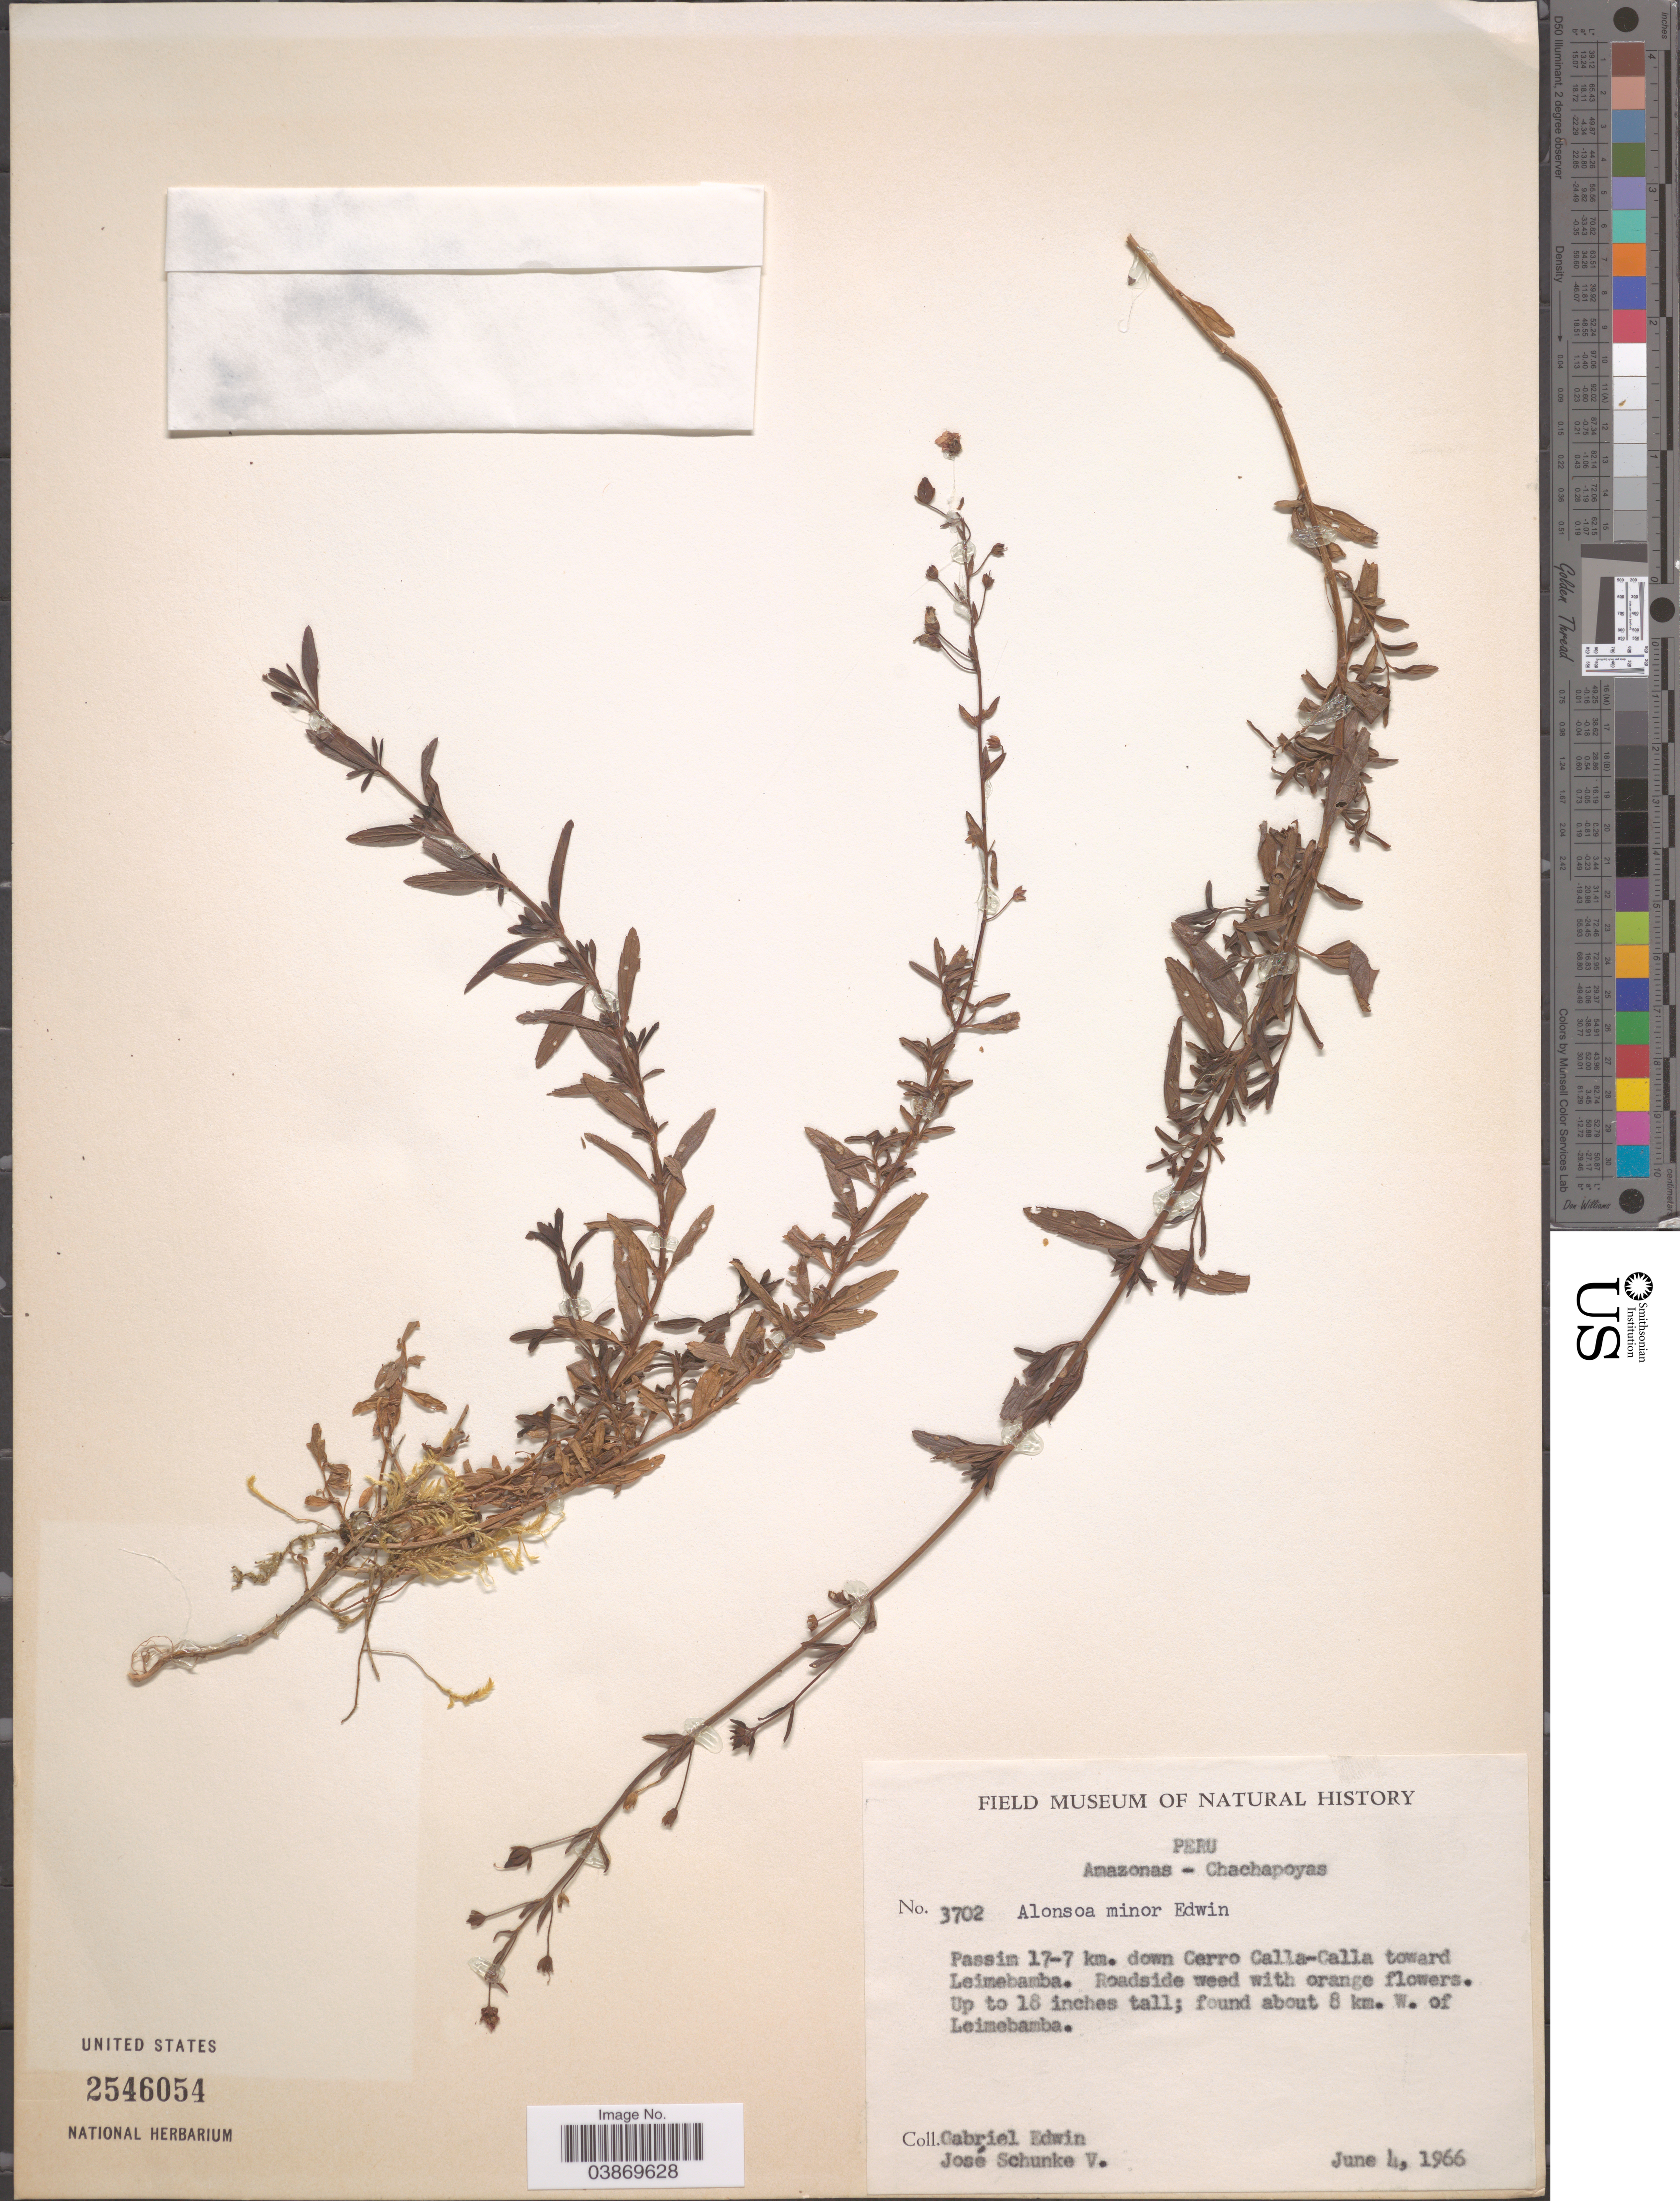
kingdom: Plantae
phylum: Tracheophyta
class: Magnoliopsida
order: Lamiales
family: Scrophulariaceae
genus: Alonsoa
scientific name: Alonsoa minor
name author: Edwin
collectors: G. Edwin & J. Schunke Vigo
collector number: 3702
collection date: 1966-06-04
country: Peru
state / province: Amazonas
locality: Chachapoyas. Passim 17-7 km. down Cerro Calla-Calla toward Leimebamba. About 8 km. W. of Leimebamba.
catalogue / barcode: US 2546054